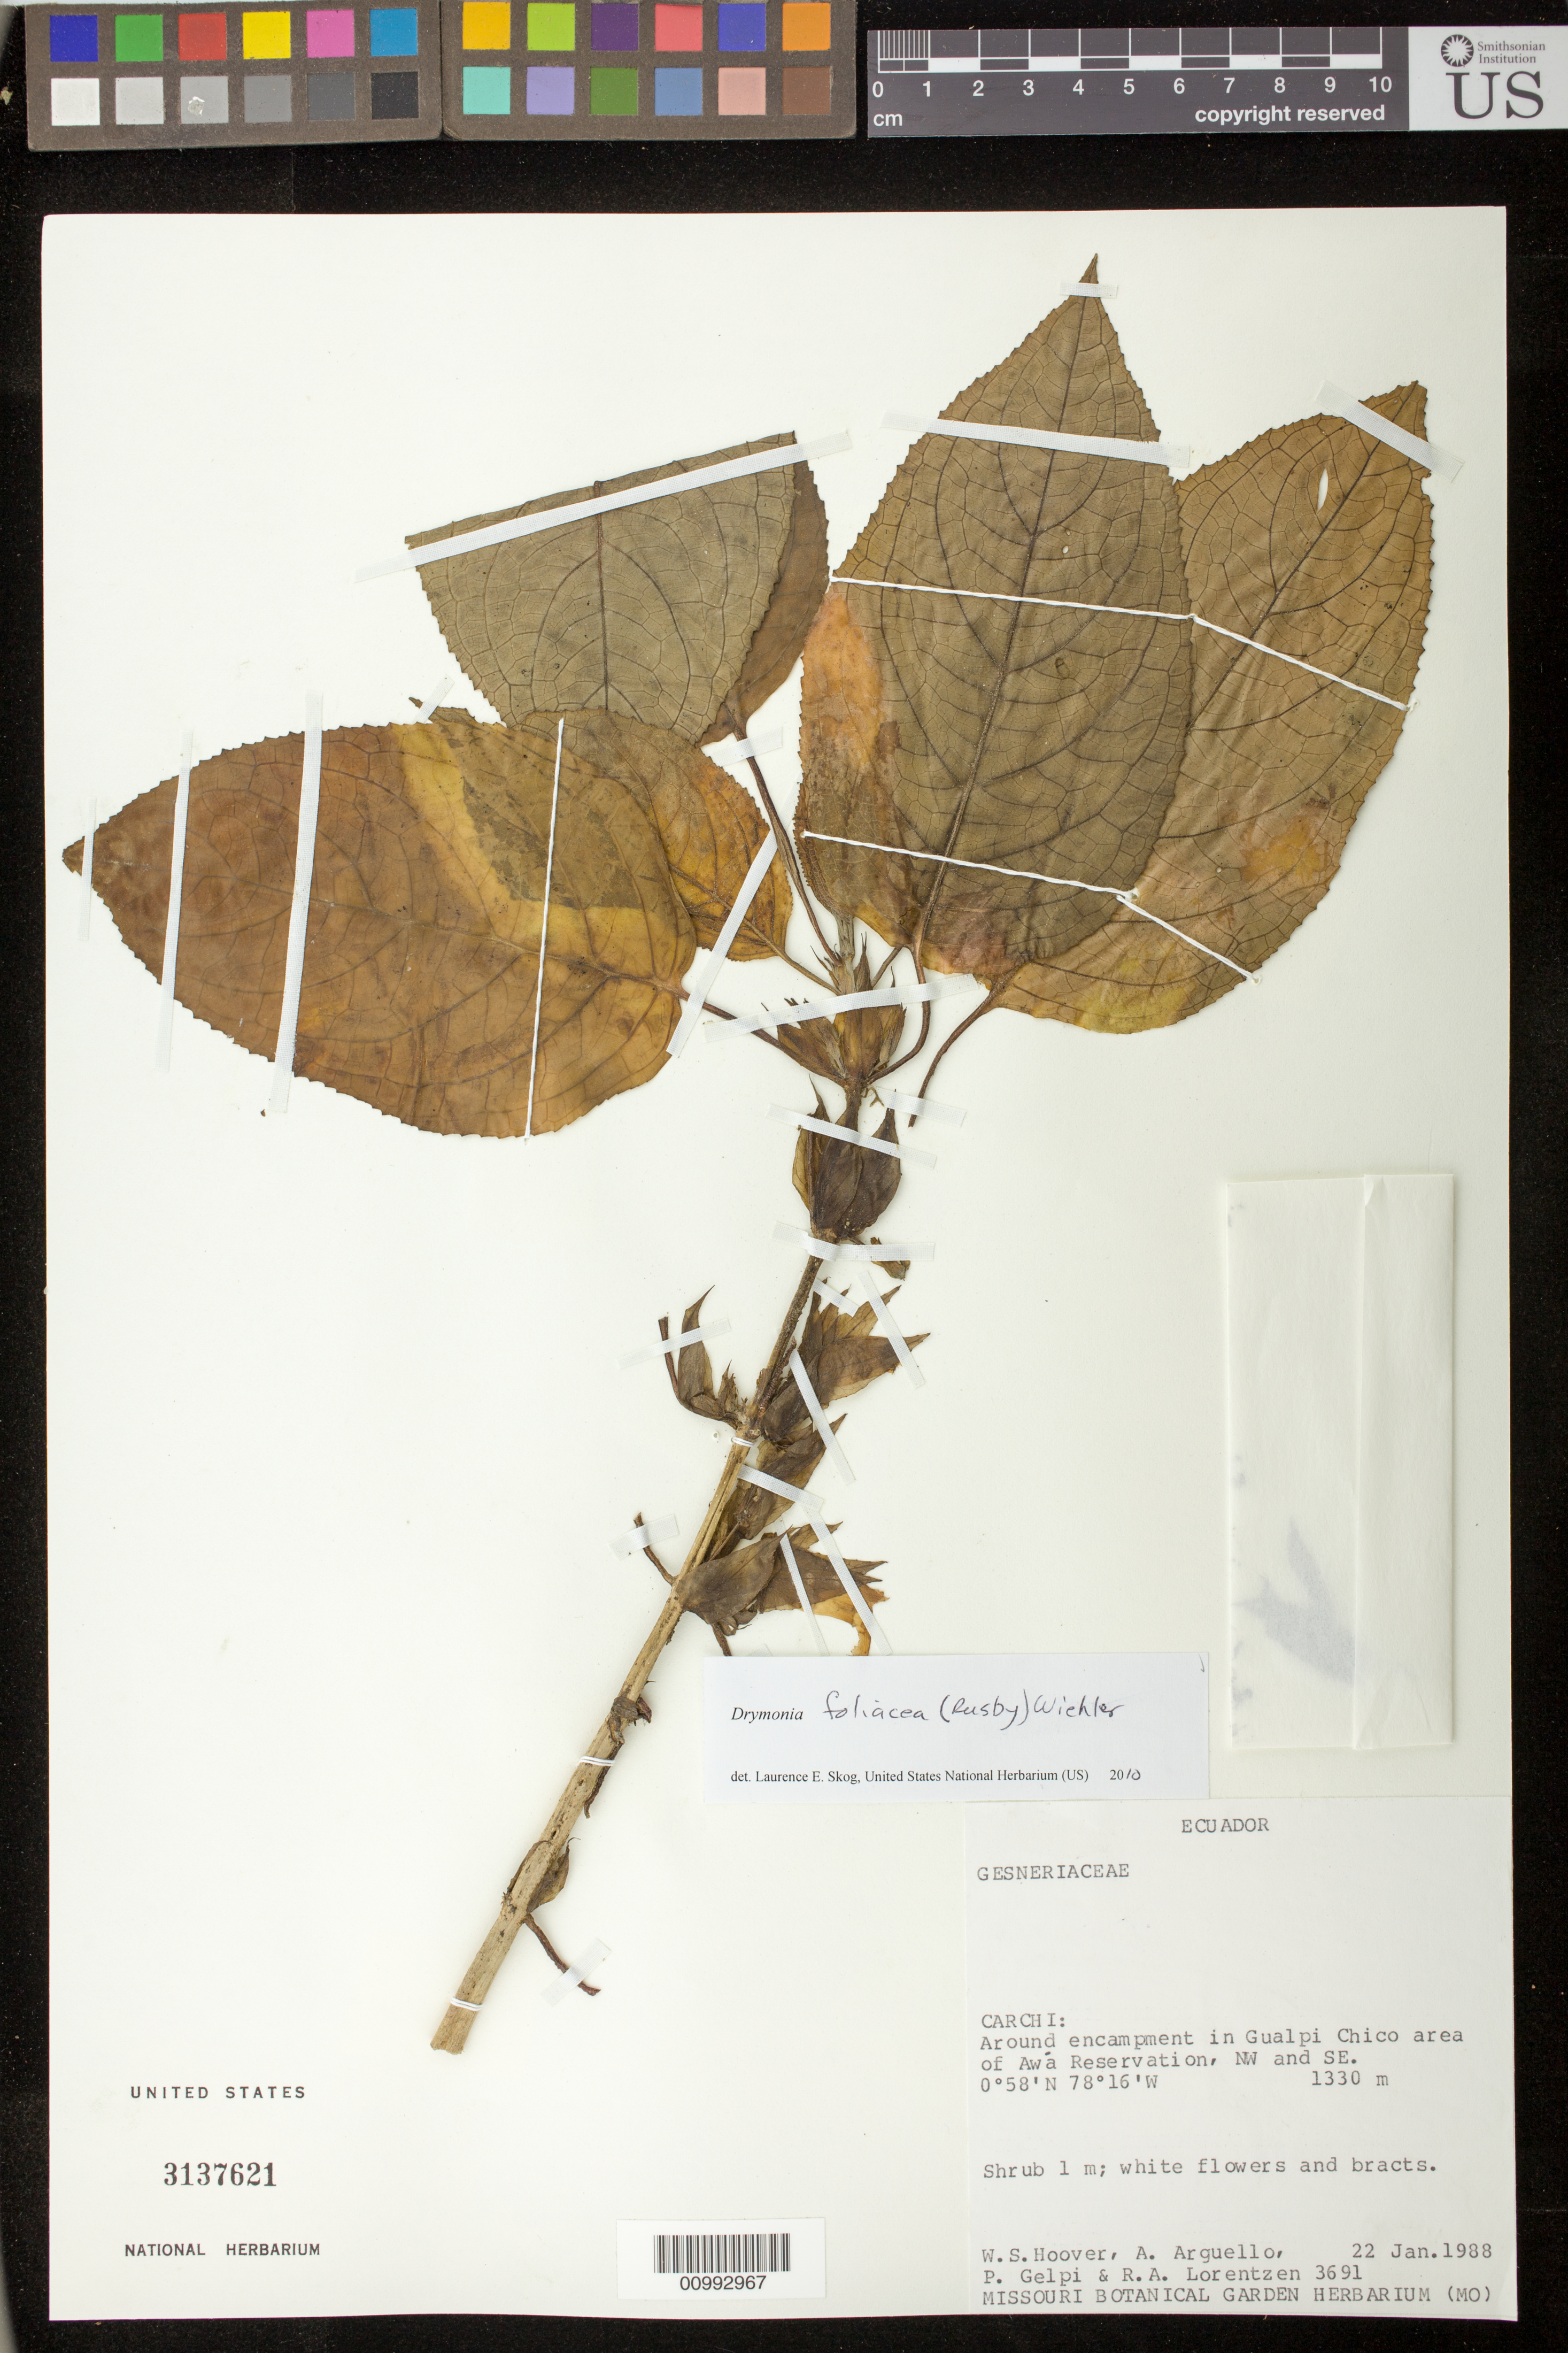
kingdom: Plantae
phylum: Tracheophyta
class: Magnoliopsida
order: Lamiales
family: Gesneriaceae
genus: Drymonia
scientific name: Drymonia foliacea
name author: (Rusby) Wiehler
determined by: Skog, Laurence E.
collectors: W. S. Hoover, A. Arguello, P. Gelpi & R. Lorentzen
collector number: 3691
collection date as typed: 22 Jan 1988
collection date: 1988-01-22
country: Ecuador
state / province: Carchi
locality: Carchi: around encampment in Gualpi Chico area of Awá Reservation, NW and SE.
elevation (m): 1330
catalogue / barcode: US 3137621